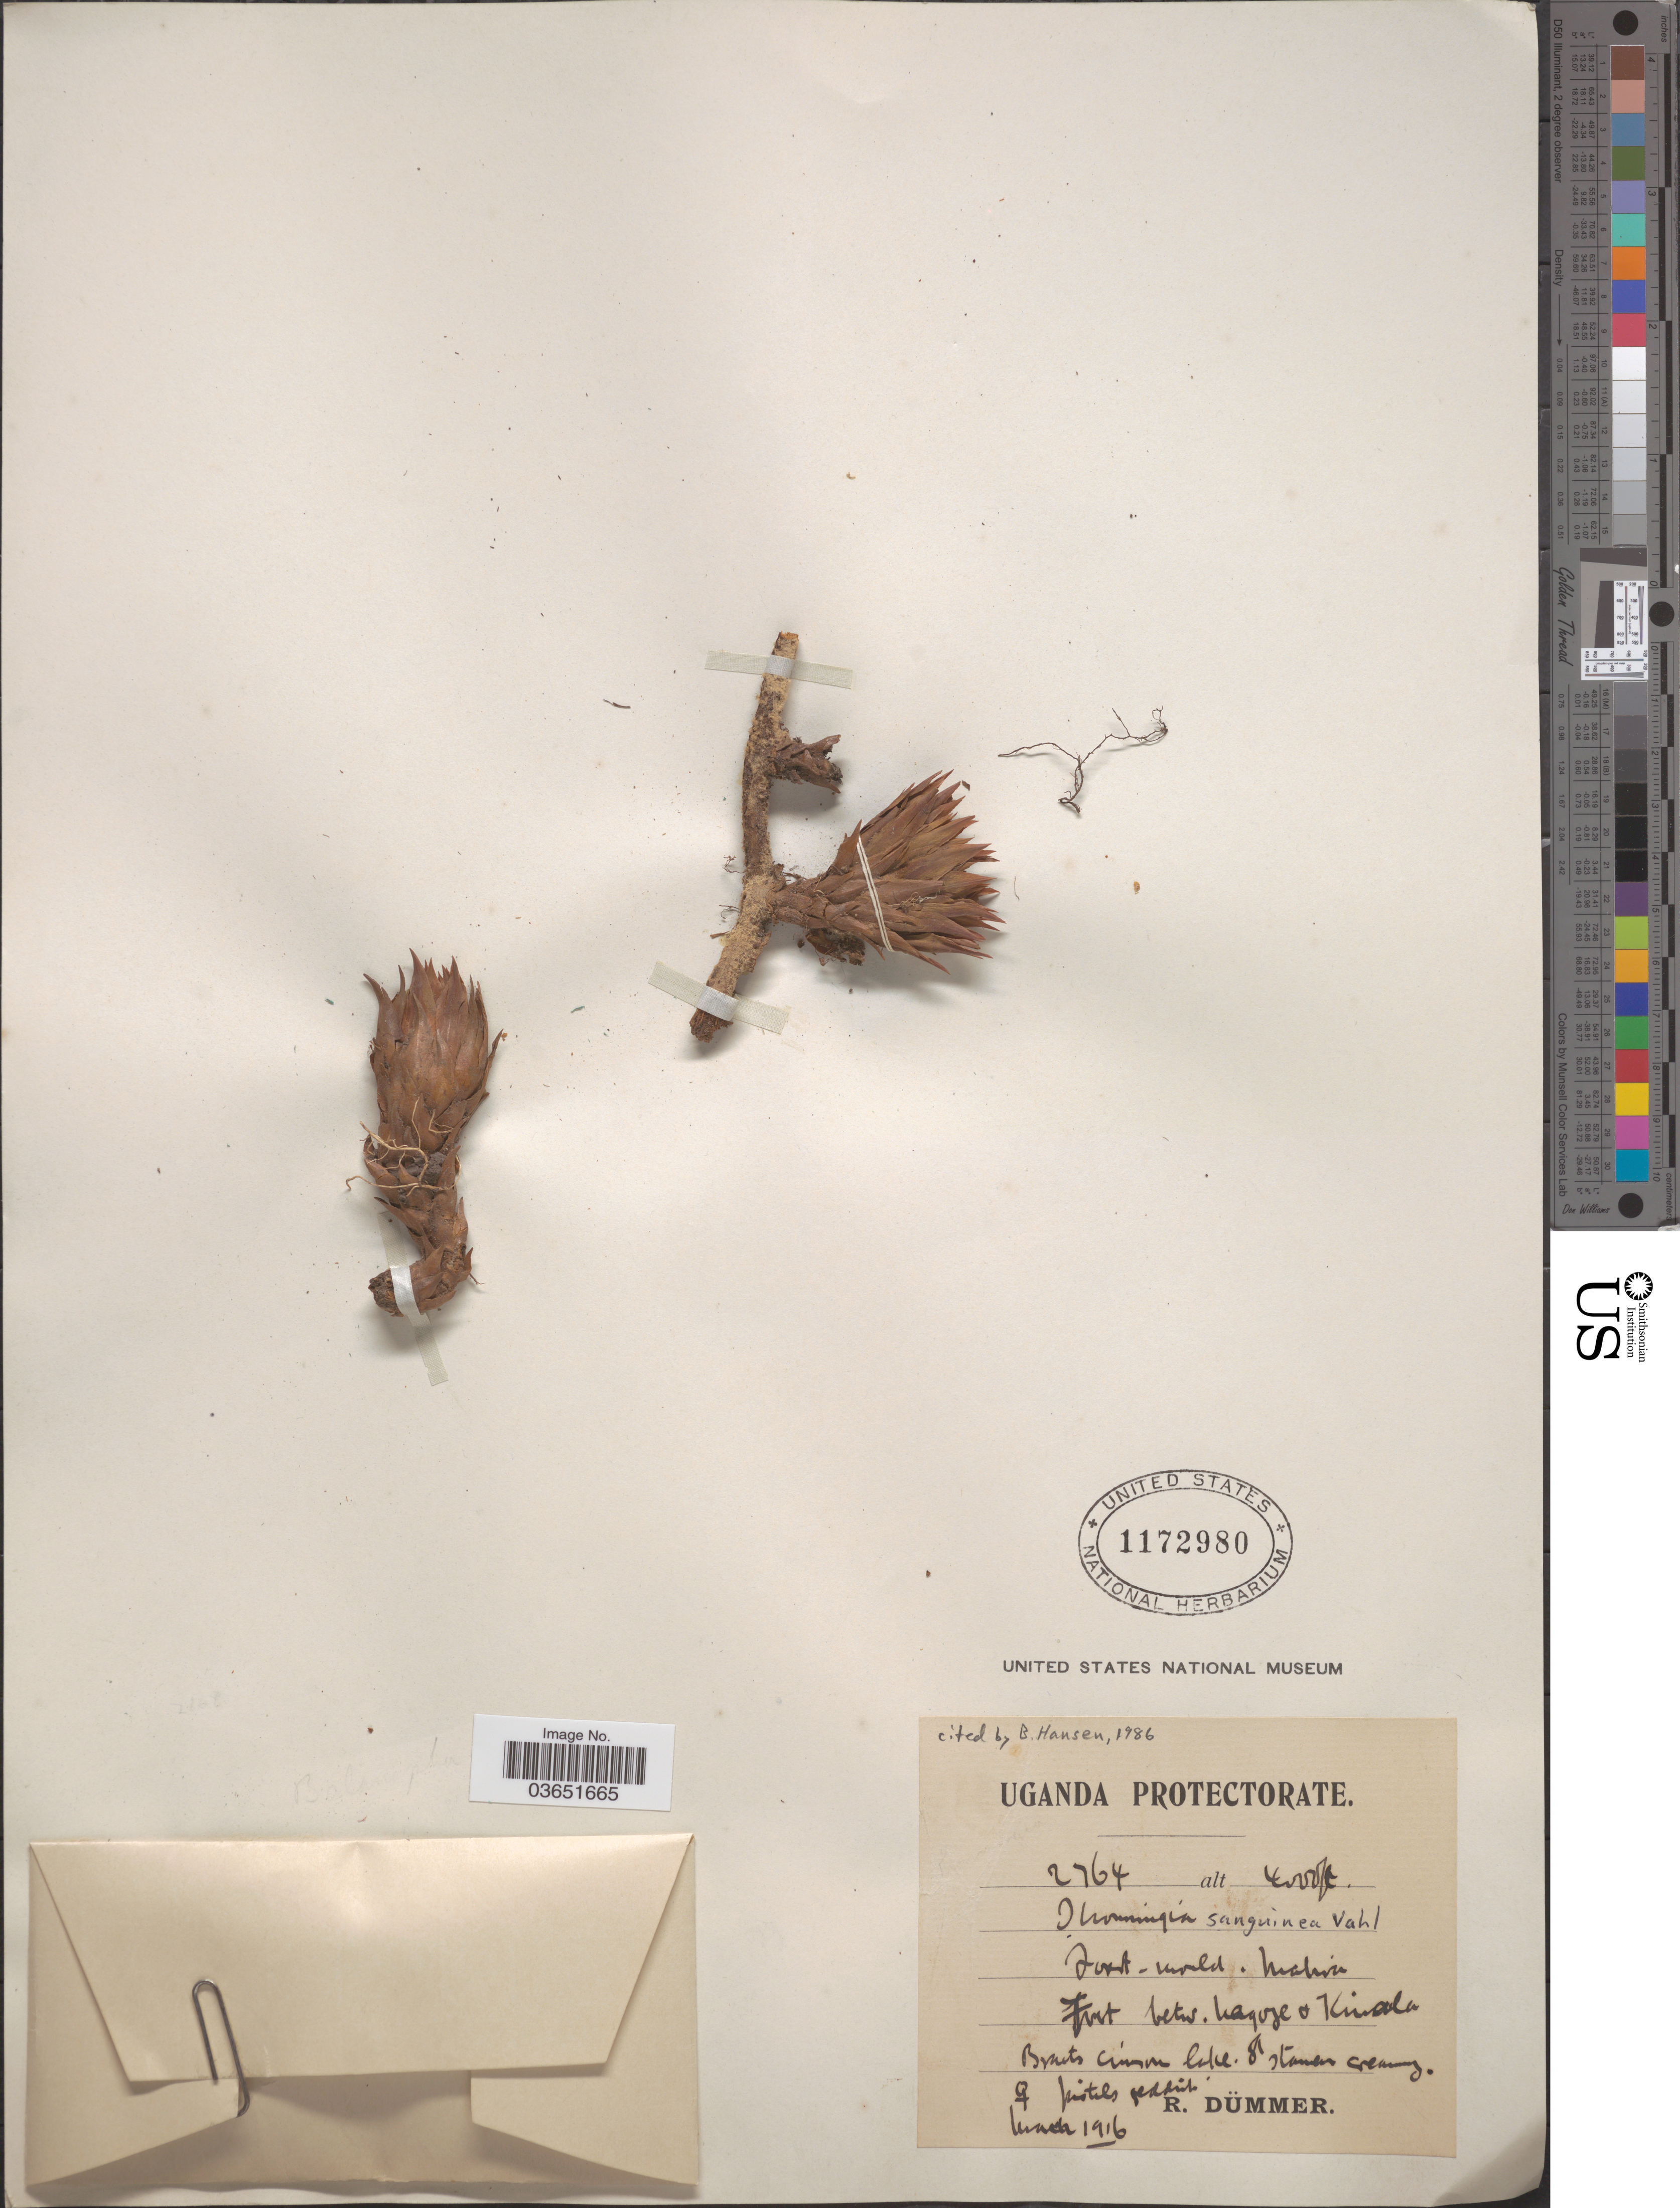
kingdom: Plantae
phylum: Tracheophyta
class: Magnoliopsida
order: Santalales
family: Balanophoraceae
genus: Thonningia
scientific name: Thonningia sanguinea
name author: Vahl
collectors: R. A. Dümmer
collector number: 2764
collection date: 1916-03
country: Uganda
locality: Uganda Protectorate. Mabira. Forest betw. Nagoje & Kiwala.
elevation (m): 1219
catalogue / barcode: US 1172980